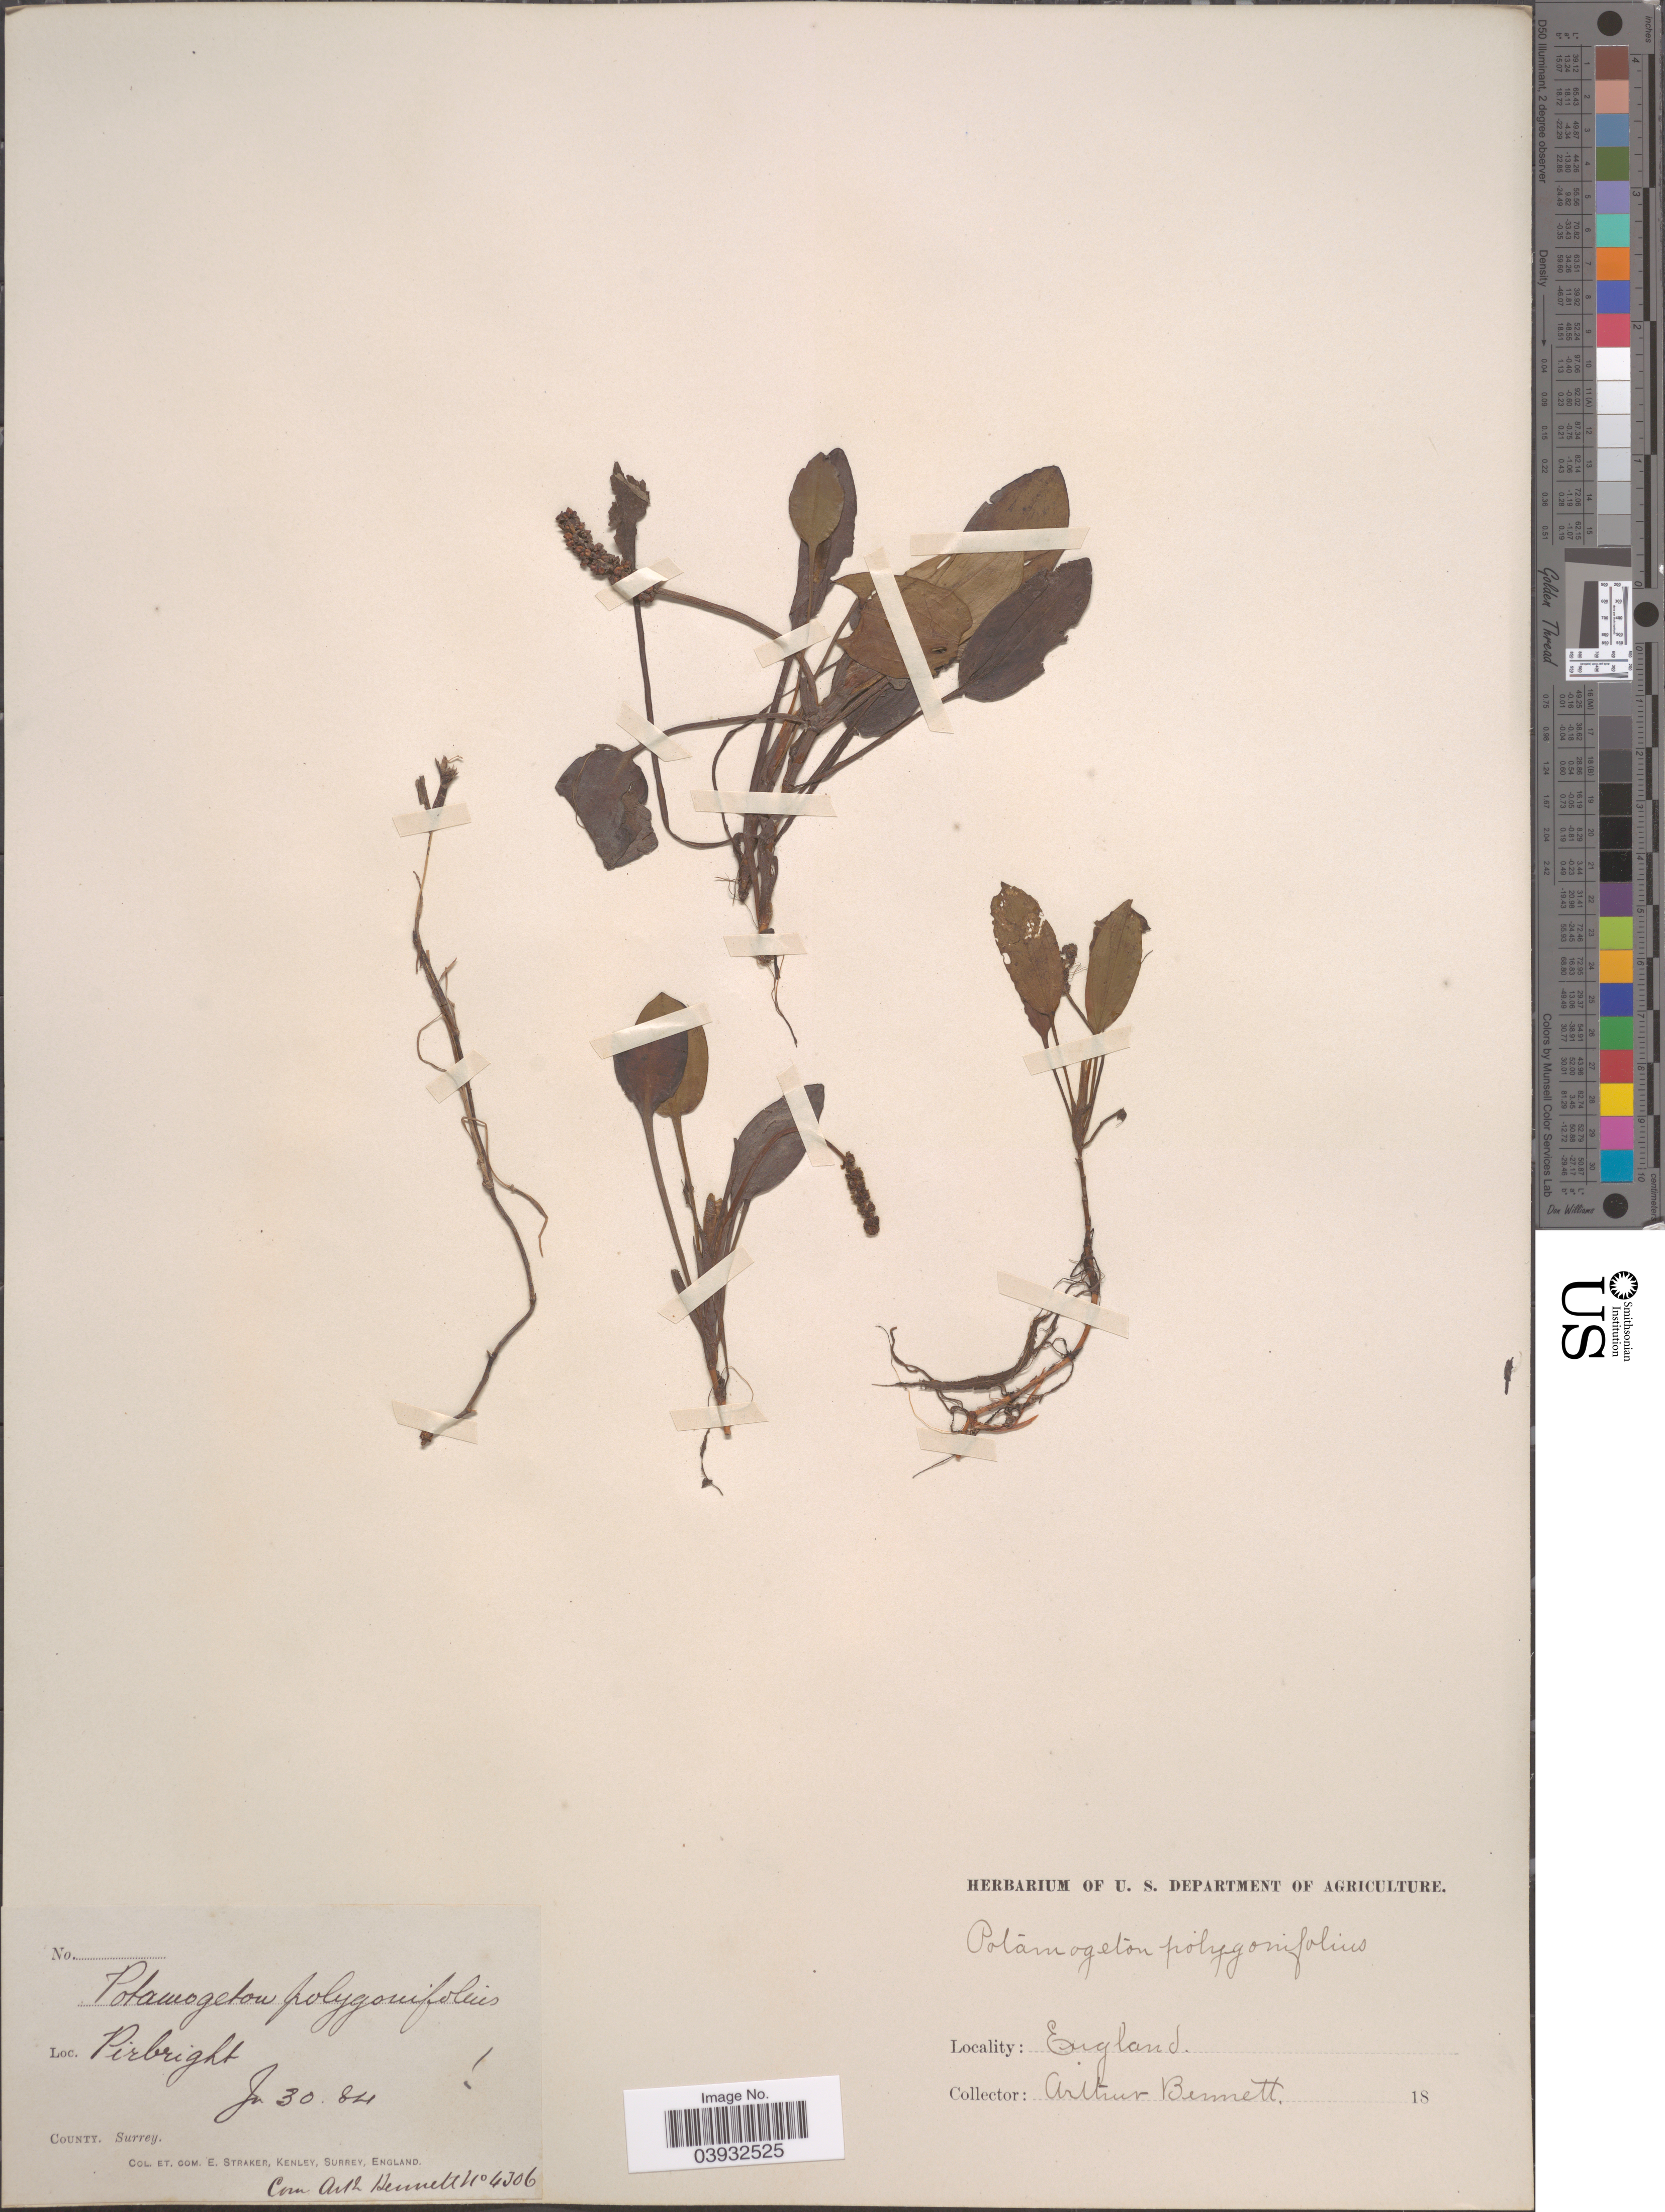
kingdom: Plantae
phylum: Tracheophyta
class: Liliopsida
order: Alismatales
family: Potamogetonaceae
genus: Potamogeton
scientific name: Potamogeton polygonifolius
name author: Pourr.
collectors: E. Straker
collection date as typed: Transcribed d/m/y: 30/7/84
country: United Kingdom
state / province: England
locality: Pirbright. County. Surrey.